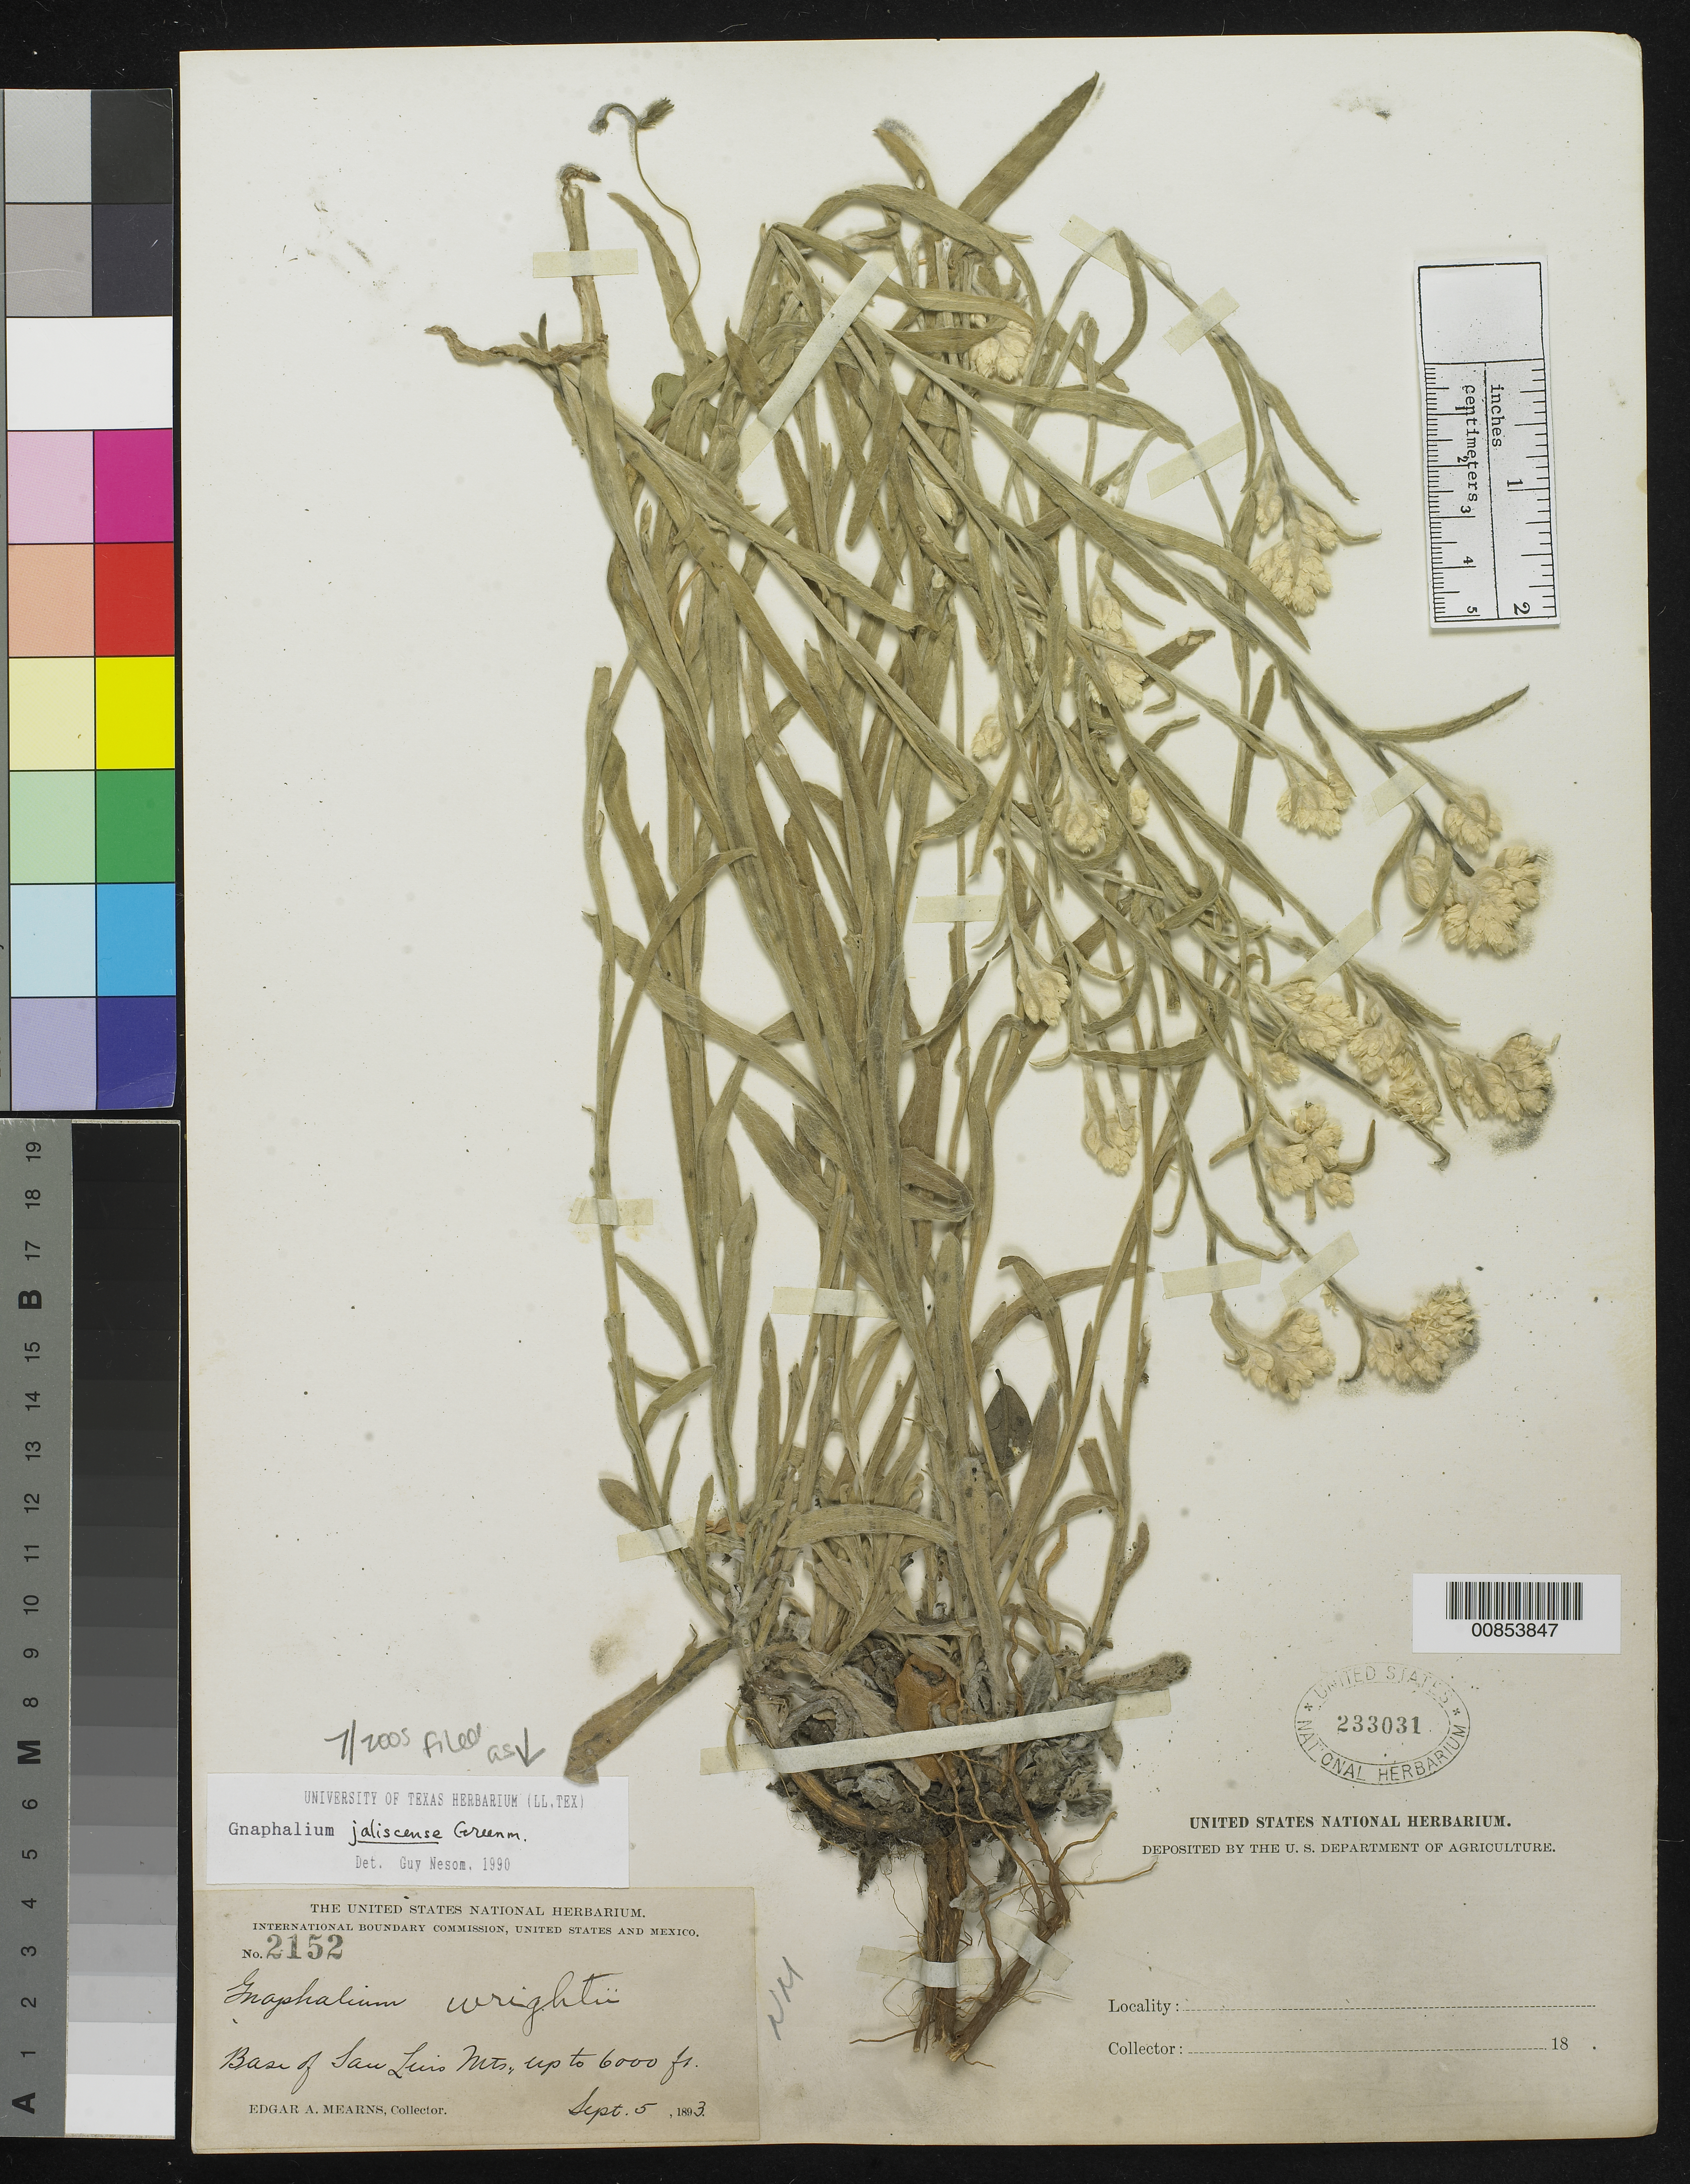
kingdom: Plantae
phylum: Tracheophyta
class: Magnoliopsida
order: Asterales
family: Asteraceae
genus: Gnaphalium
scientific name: Gnaphalium jaliscense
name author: Greenm.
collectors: E. A. Mearns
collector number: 2152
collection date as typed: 05 Sep 1893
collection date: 1893-09-05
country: United States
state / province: New Mexico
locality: Base of San Luis Mts.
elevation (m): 1829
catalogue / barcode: US 233031